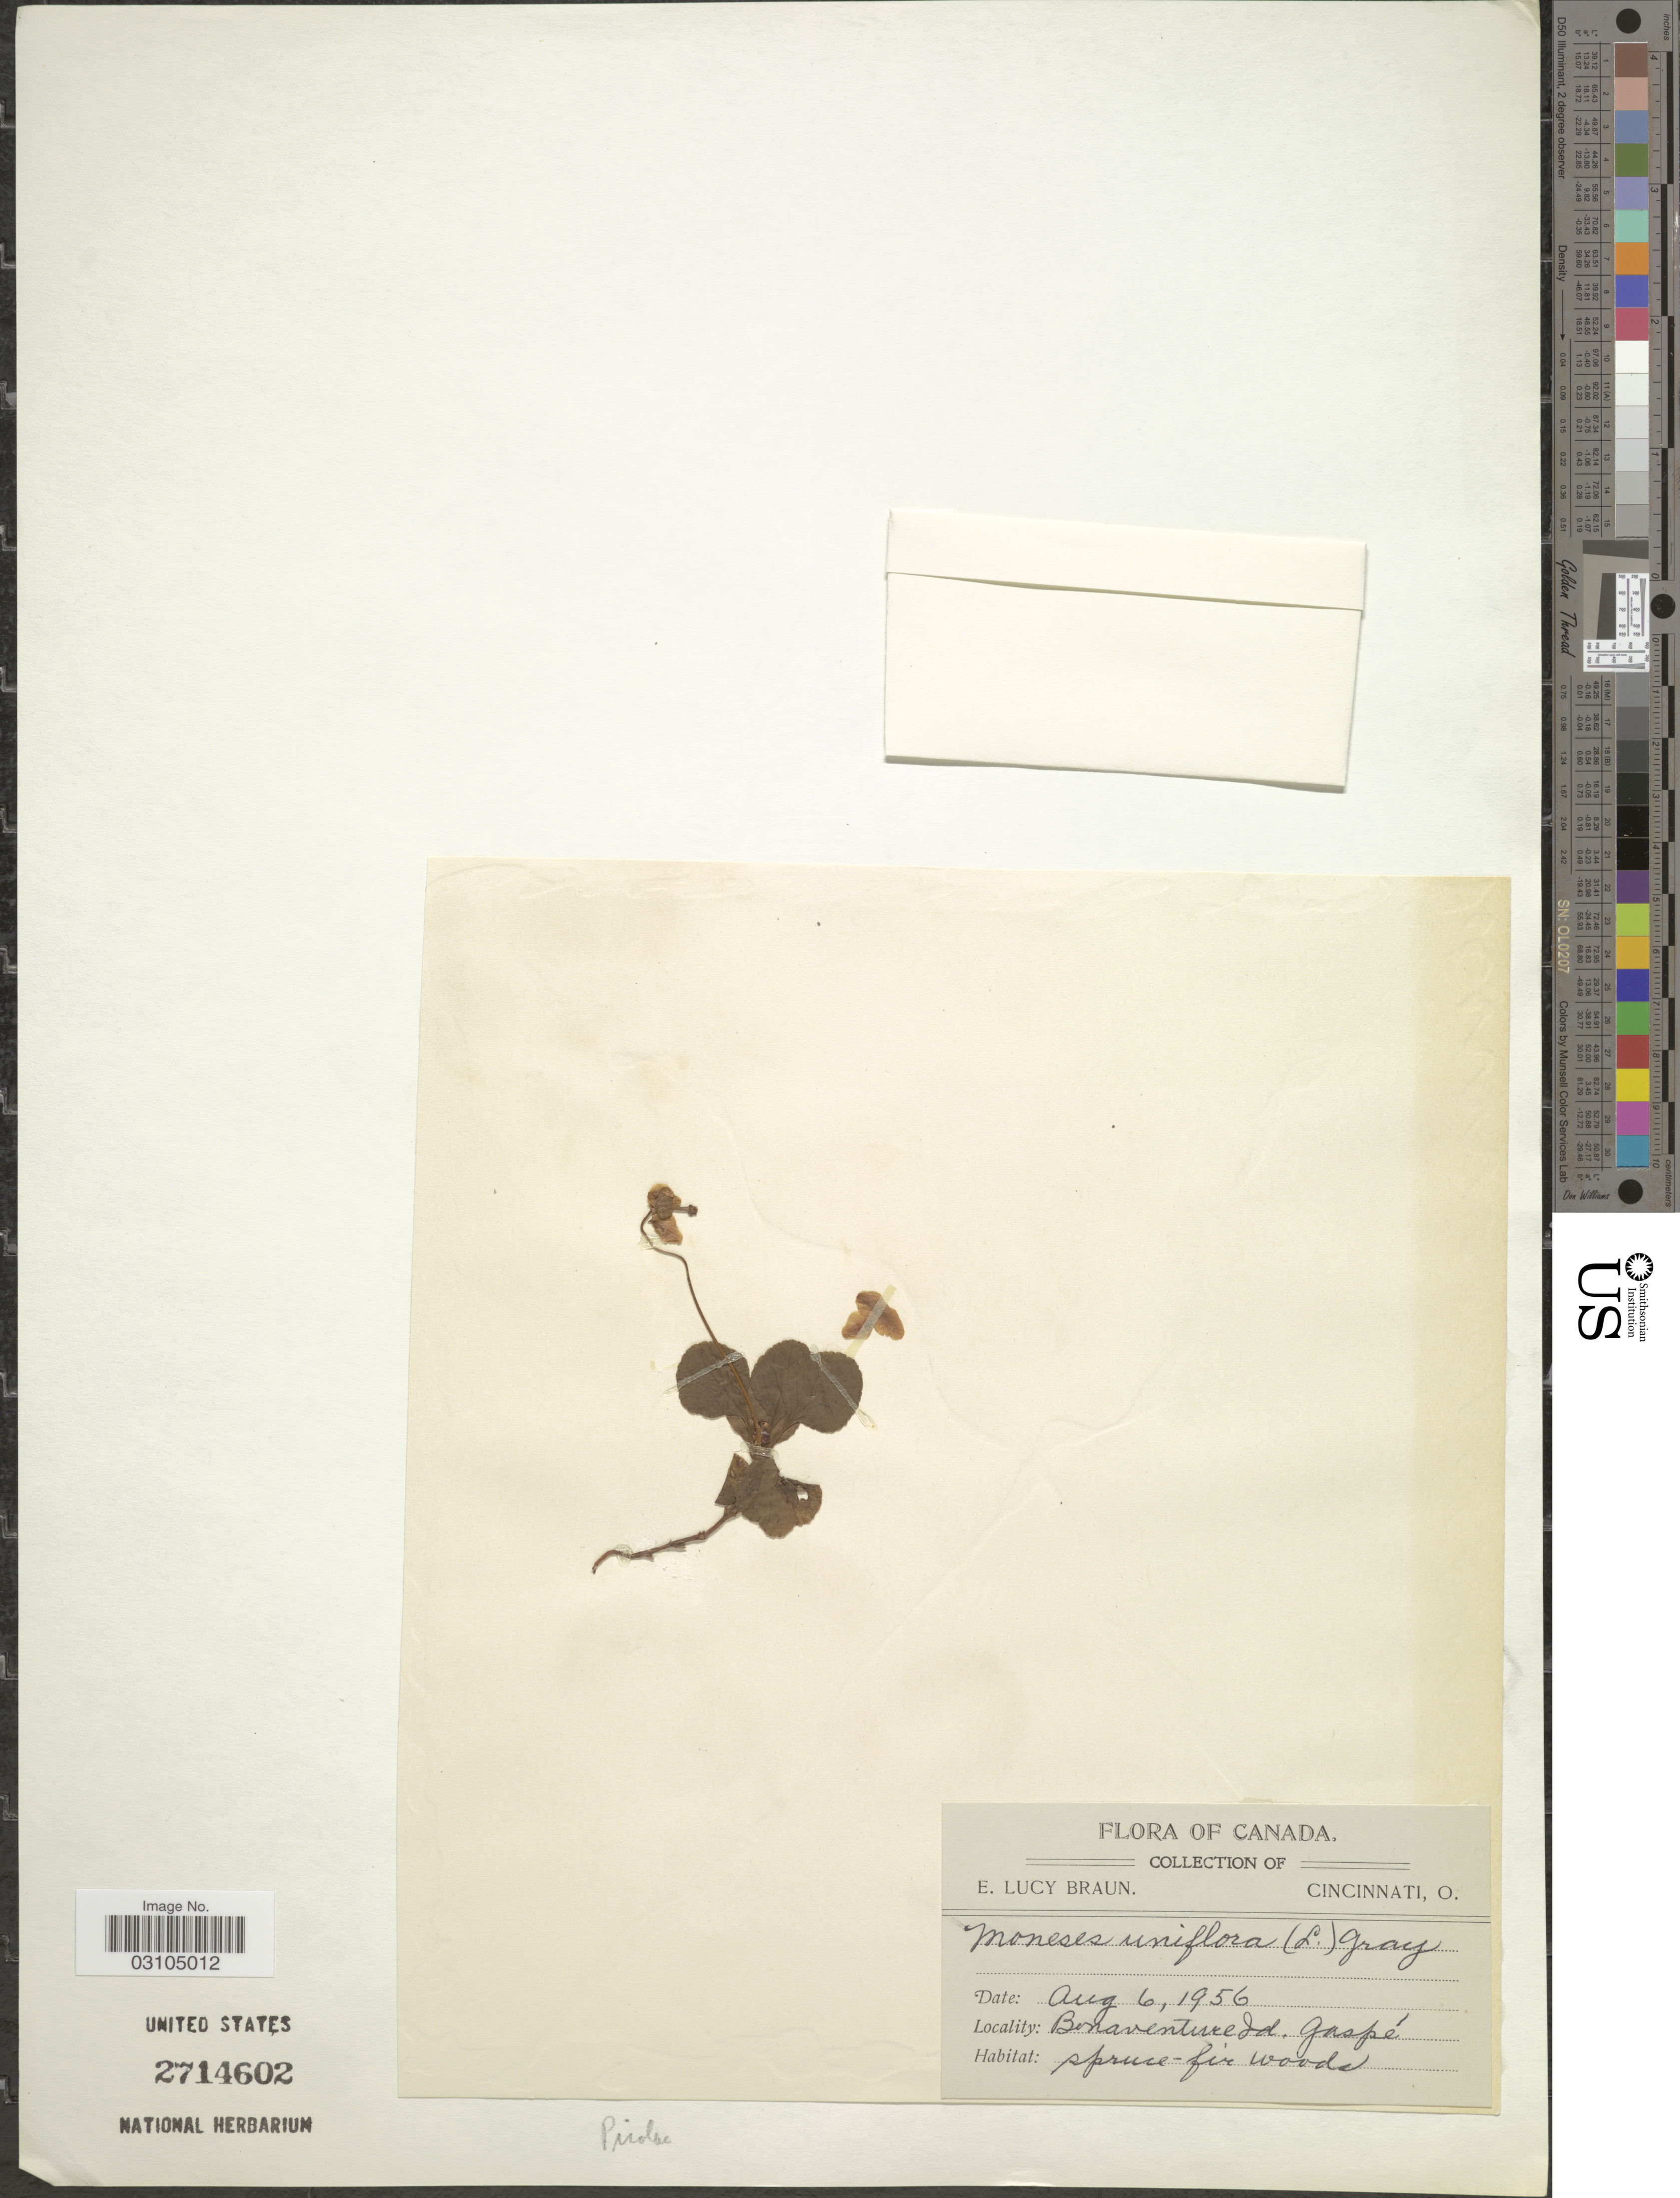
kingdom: Plantae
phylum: Tracheophyta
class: Magnoliopsida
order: Ericales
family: Ericaceae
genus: Moneses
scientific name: Moneses uniflora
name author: (L.) A. Gray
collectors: E. L. Braun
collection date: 1956-08-06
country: Canada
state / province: Quebec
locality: Bonaventured Id., Gaspé.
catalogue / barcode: US 2714602